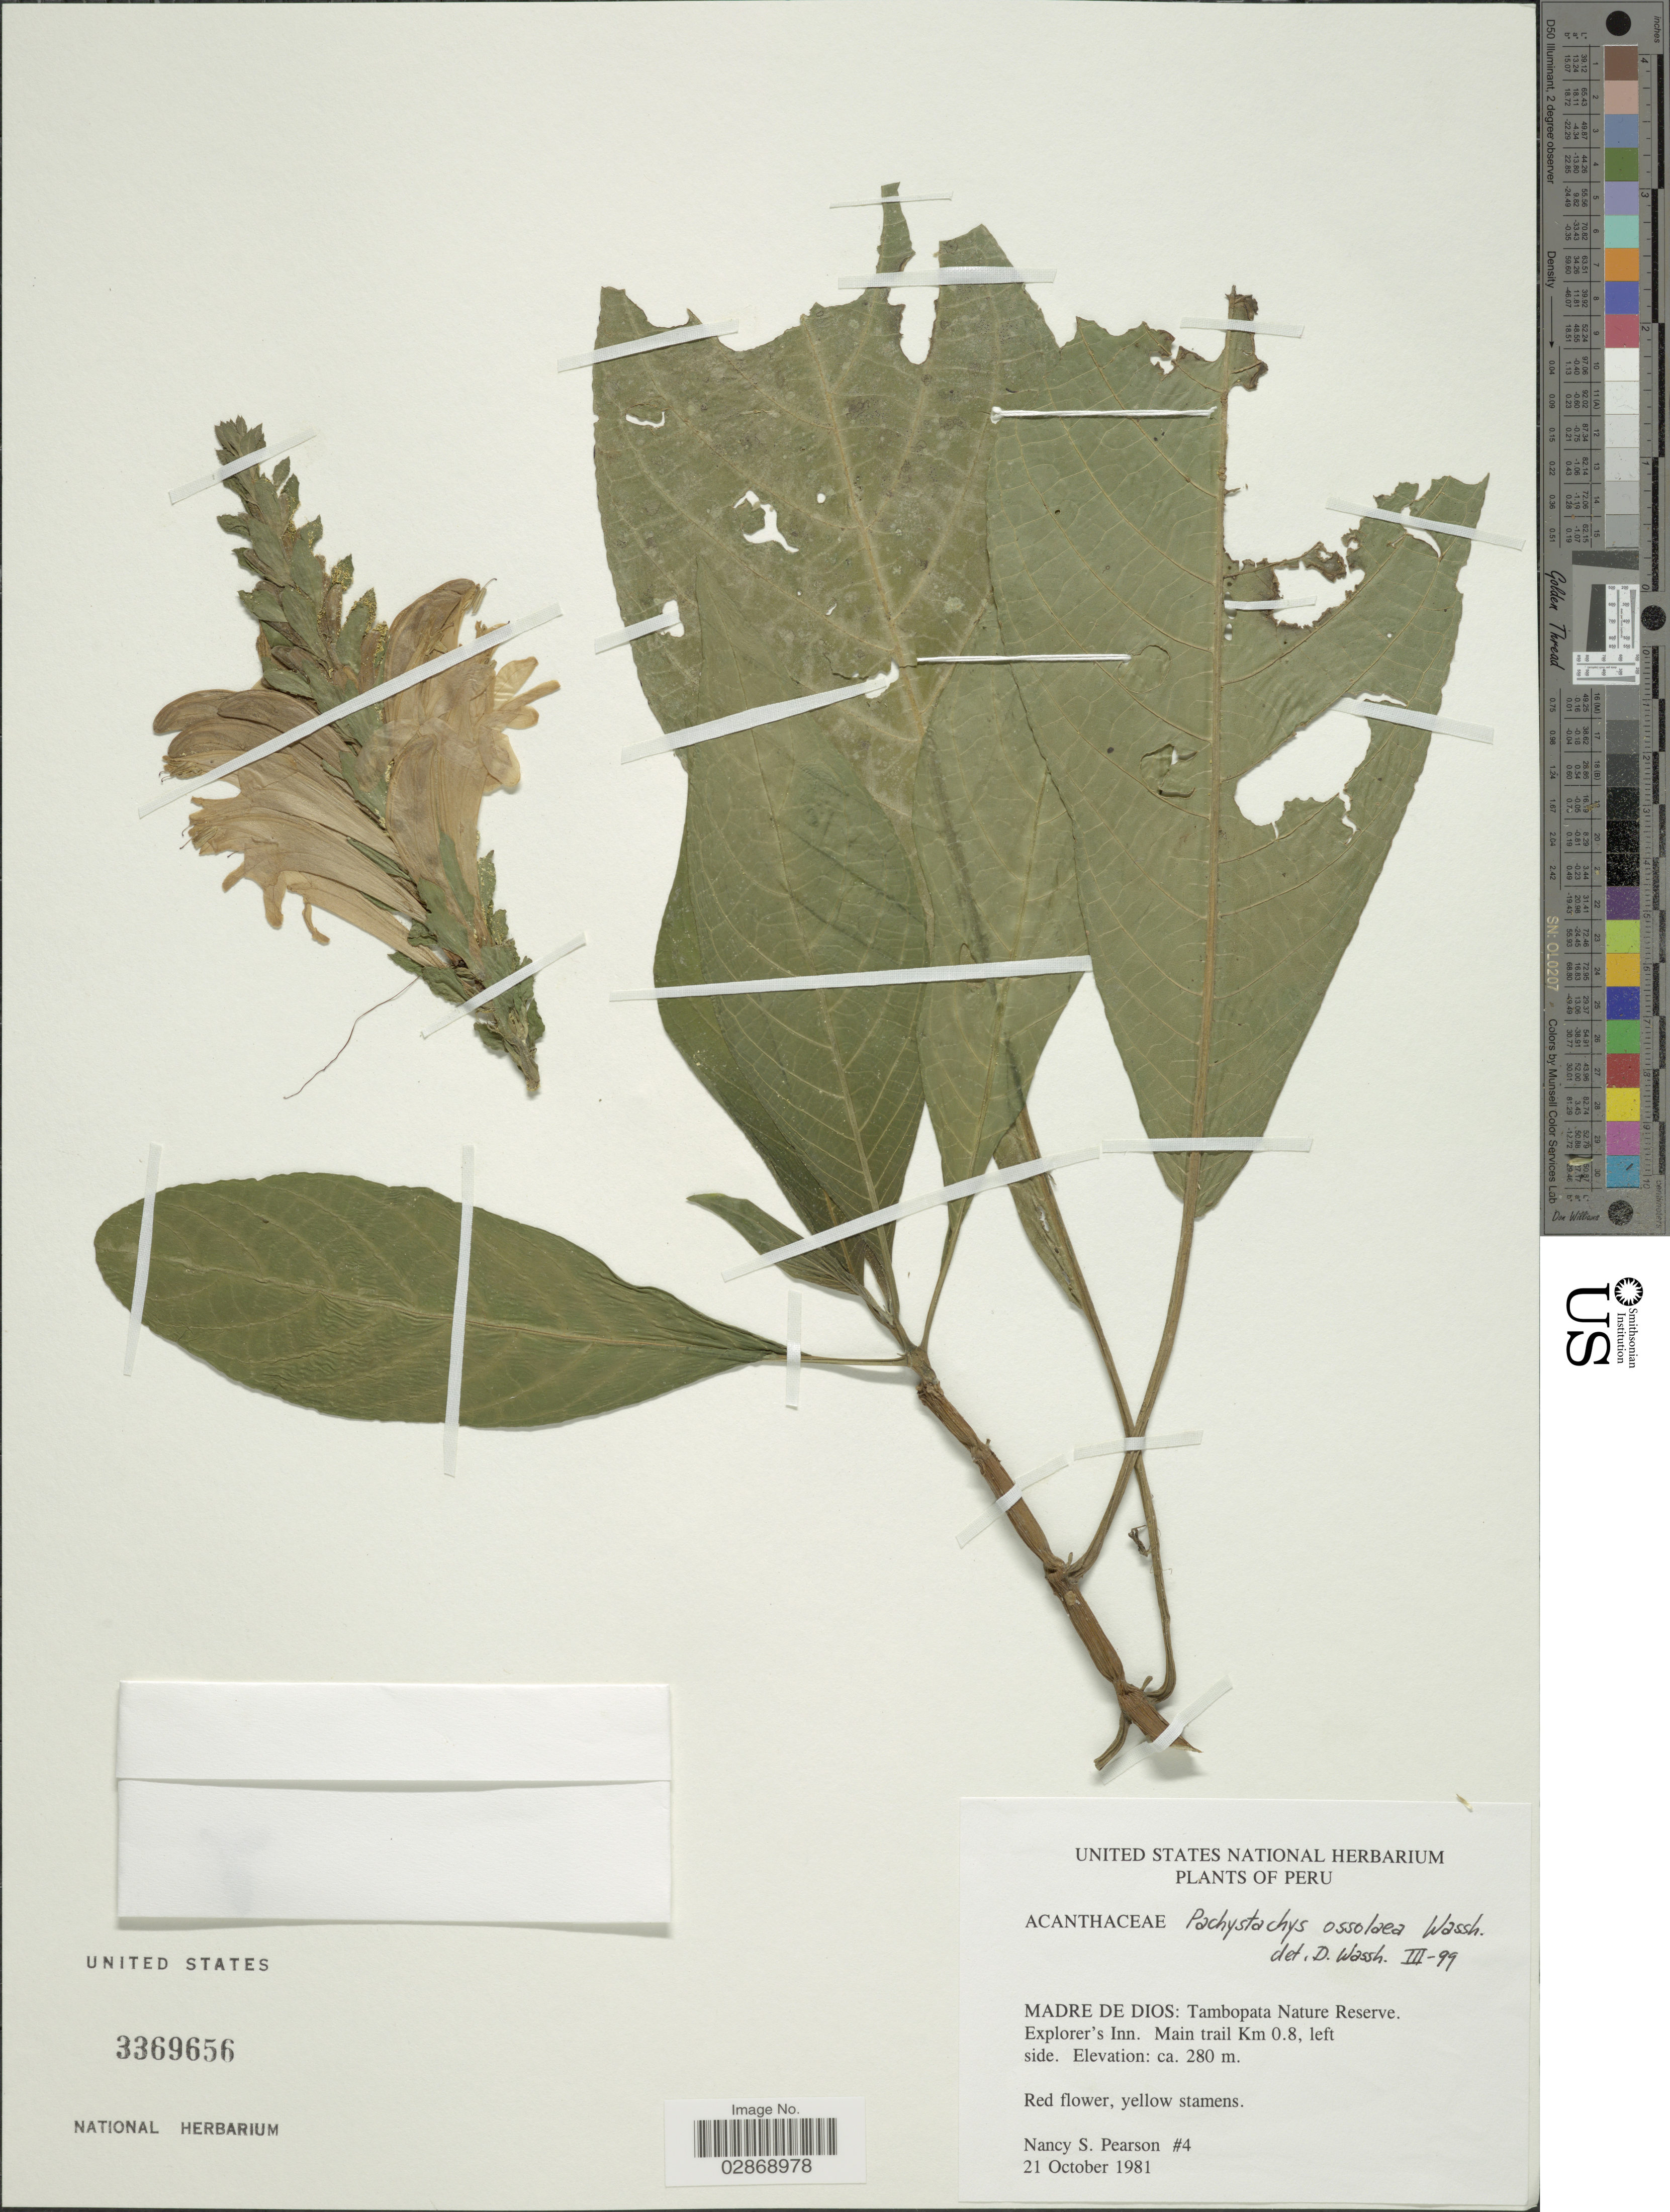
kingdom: Plantae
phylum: Tracheophyta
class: Magnoliopsida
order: Lamiales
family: Acanthaceae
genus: Pachystachys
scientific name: Pachystachys ossolae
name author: Wassh.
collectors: N. S. Pearson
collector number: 4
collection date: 1981-10-21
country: Peru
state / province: Madre de Dios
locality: Tambopata Nature Reserve. Explorer's Inn. Main train Km 0.8, left side.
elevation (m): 280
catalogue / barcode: US 3369656